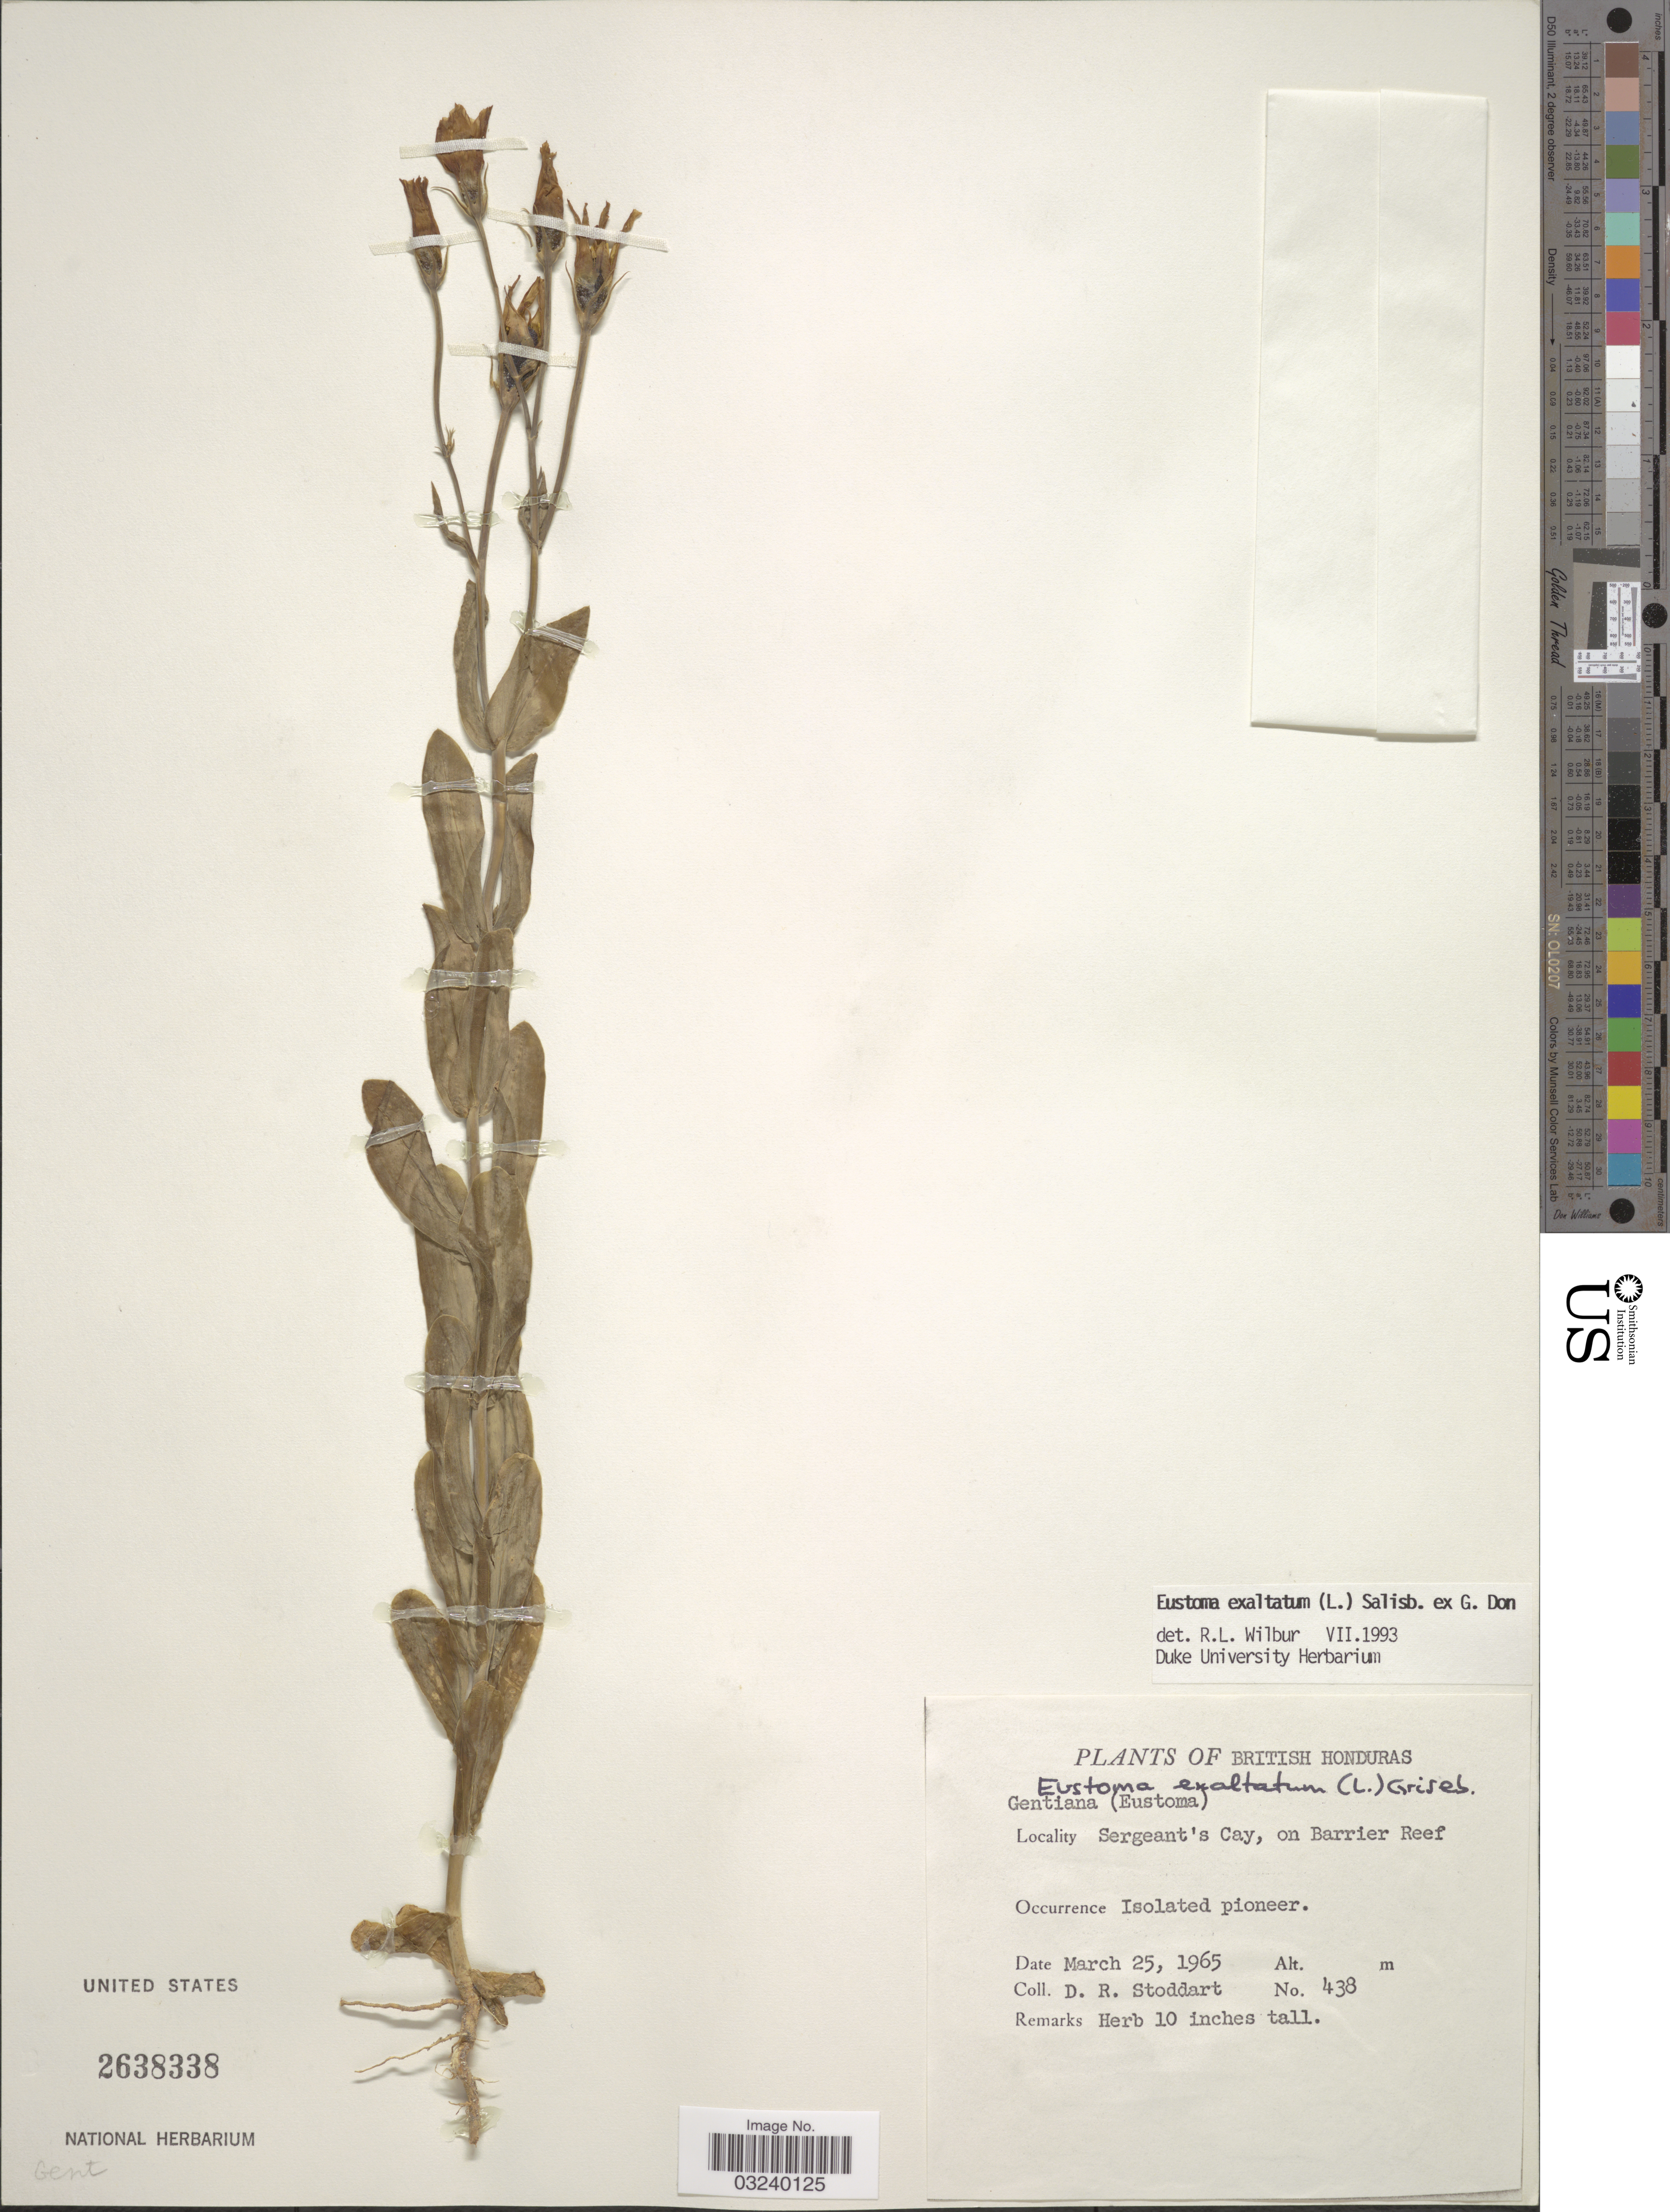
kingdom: Plantae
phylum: Tracheophyta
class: Magnoliopsida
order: Gentianales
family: Gentianaceae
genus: Eustoma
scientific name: Eustoma exaltatum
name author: (L.) Salisb. ex Don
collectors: D. R. Stoddart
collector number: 438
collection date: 1965-03-25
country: Belize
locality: British Honduras, Sergeant's Cay, on Barrier Reef.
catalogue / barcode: US 2638338